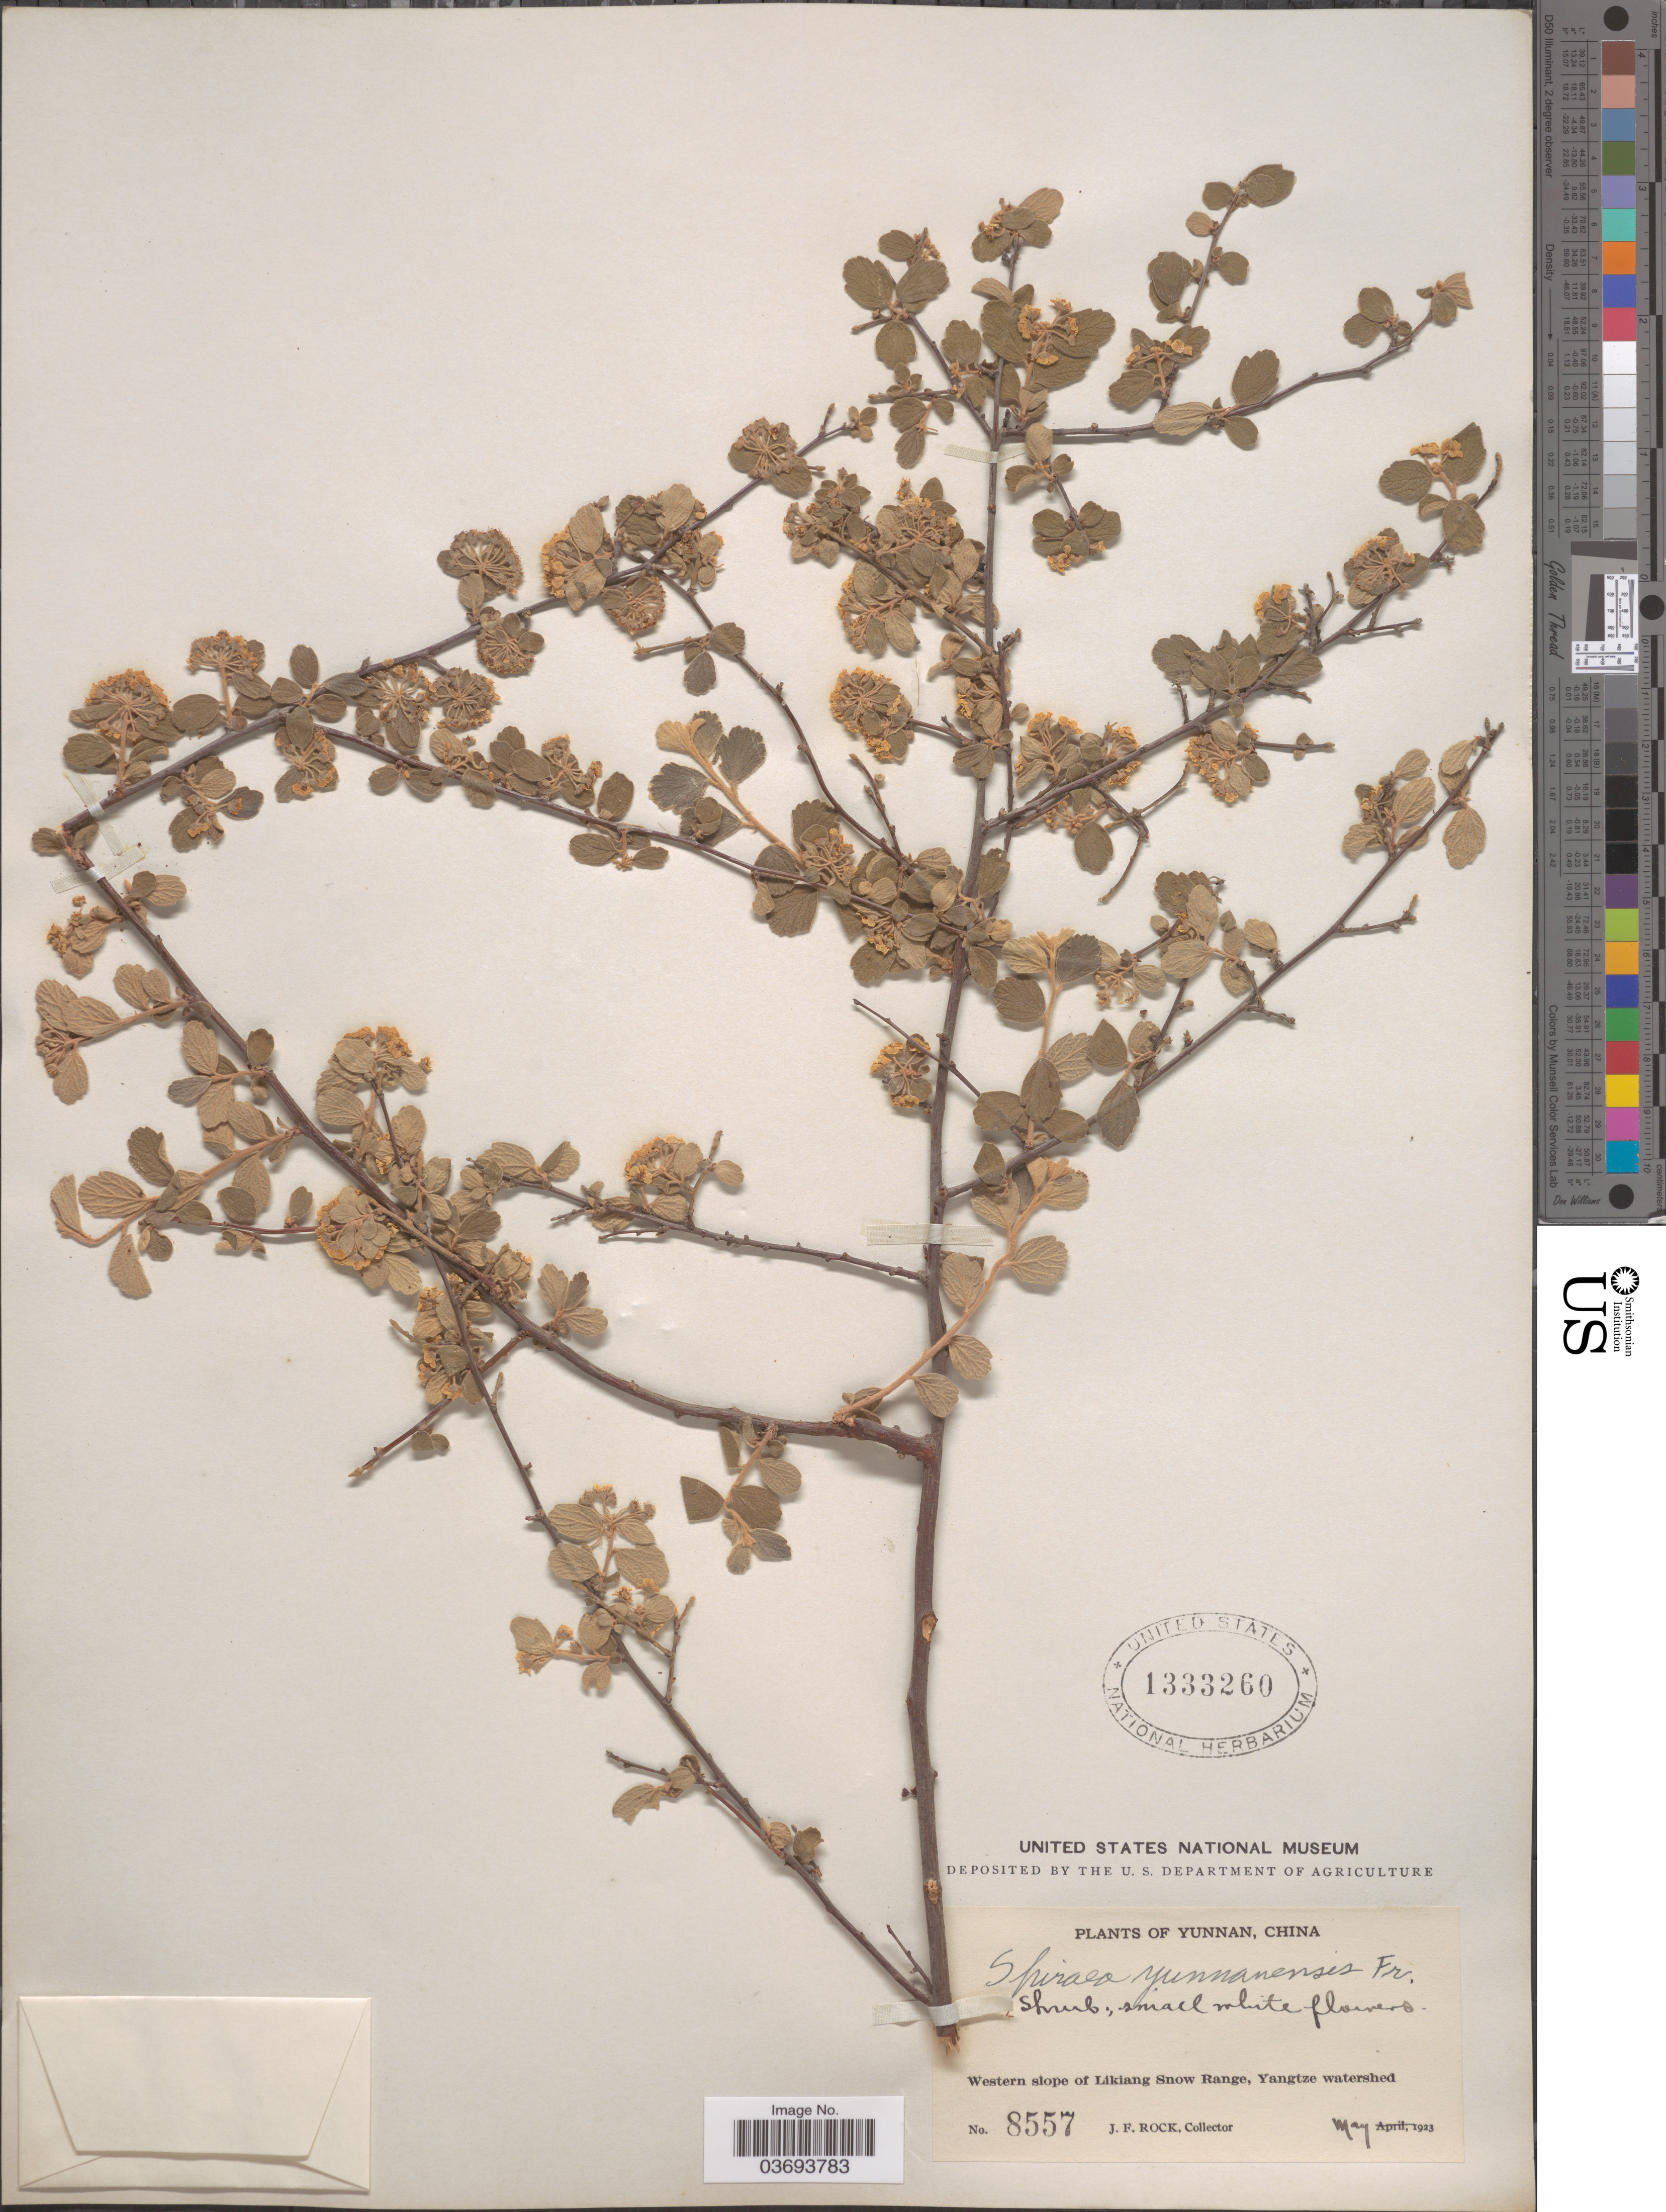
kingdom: Plantae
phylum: Tracheophyta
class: Magnoliopsida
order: Rosales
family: Rosaceae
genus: Spiraea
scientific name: Spiraea yunnanensis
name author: Franch.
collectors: J. Rock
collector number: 8557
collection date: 1923-05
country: China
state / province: Yunnan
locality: Western slope of Likiang Snow Range, Yangtze watershed.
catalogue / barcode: US 1333260